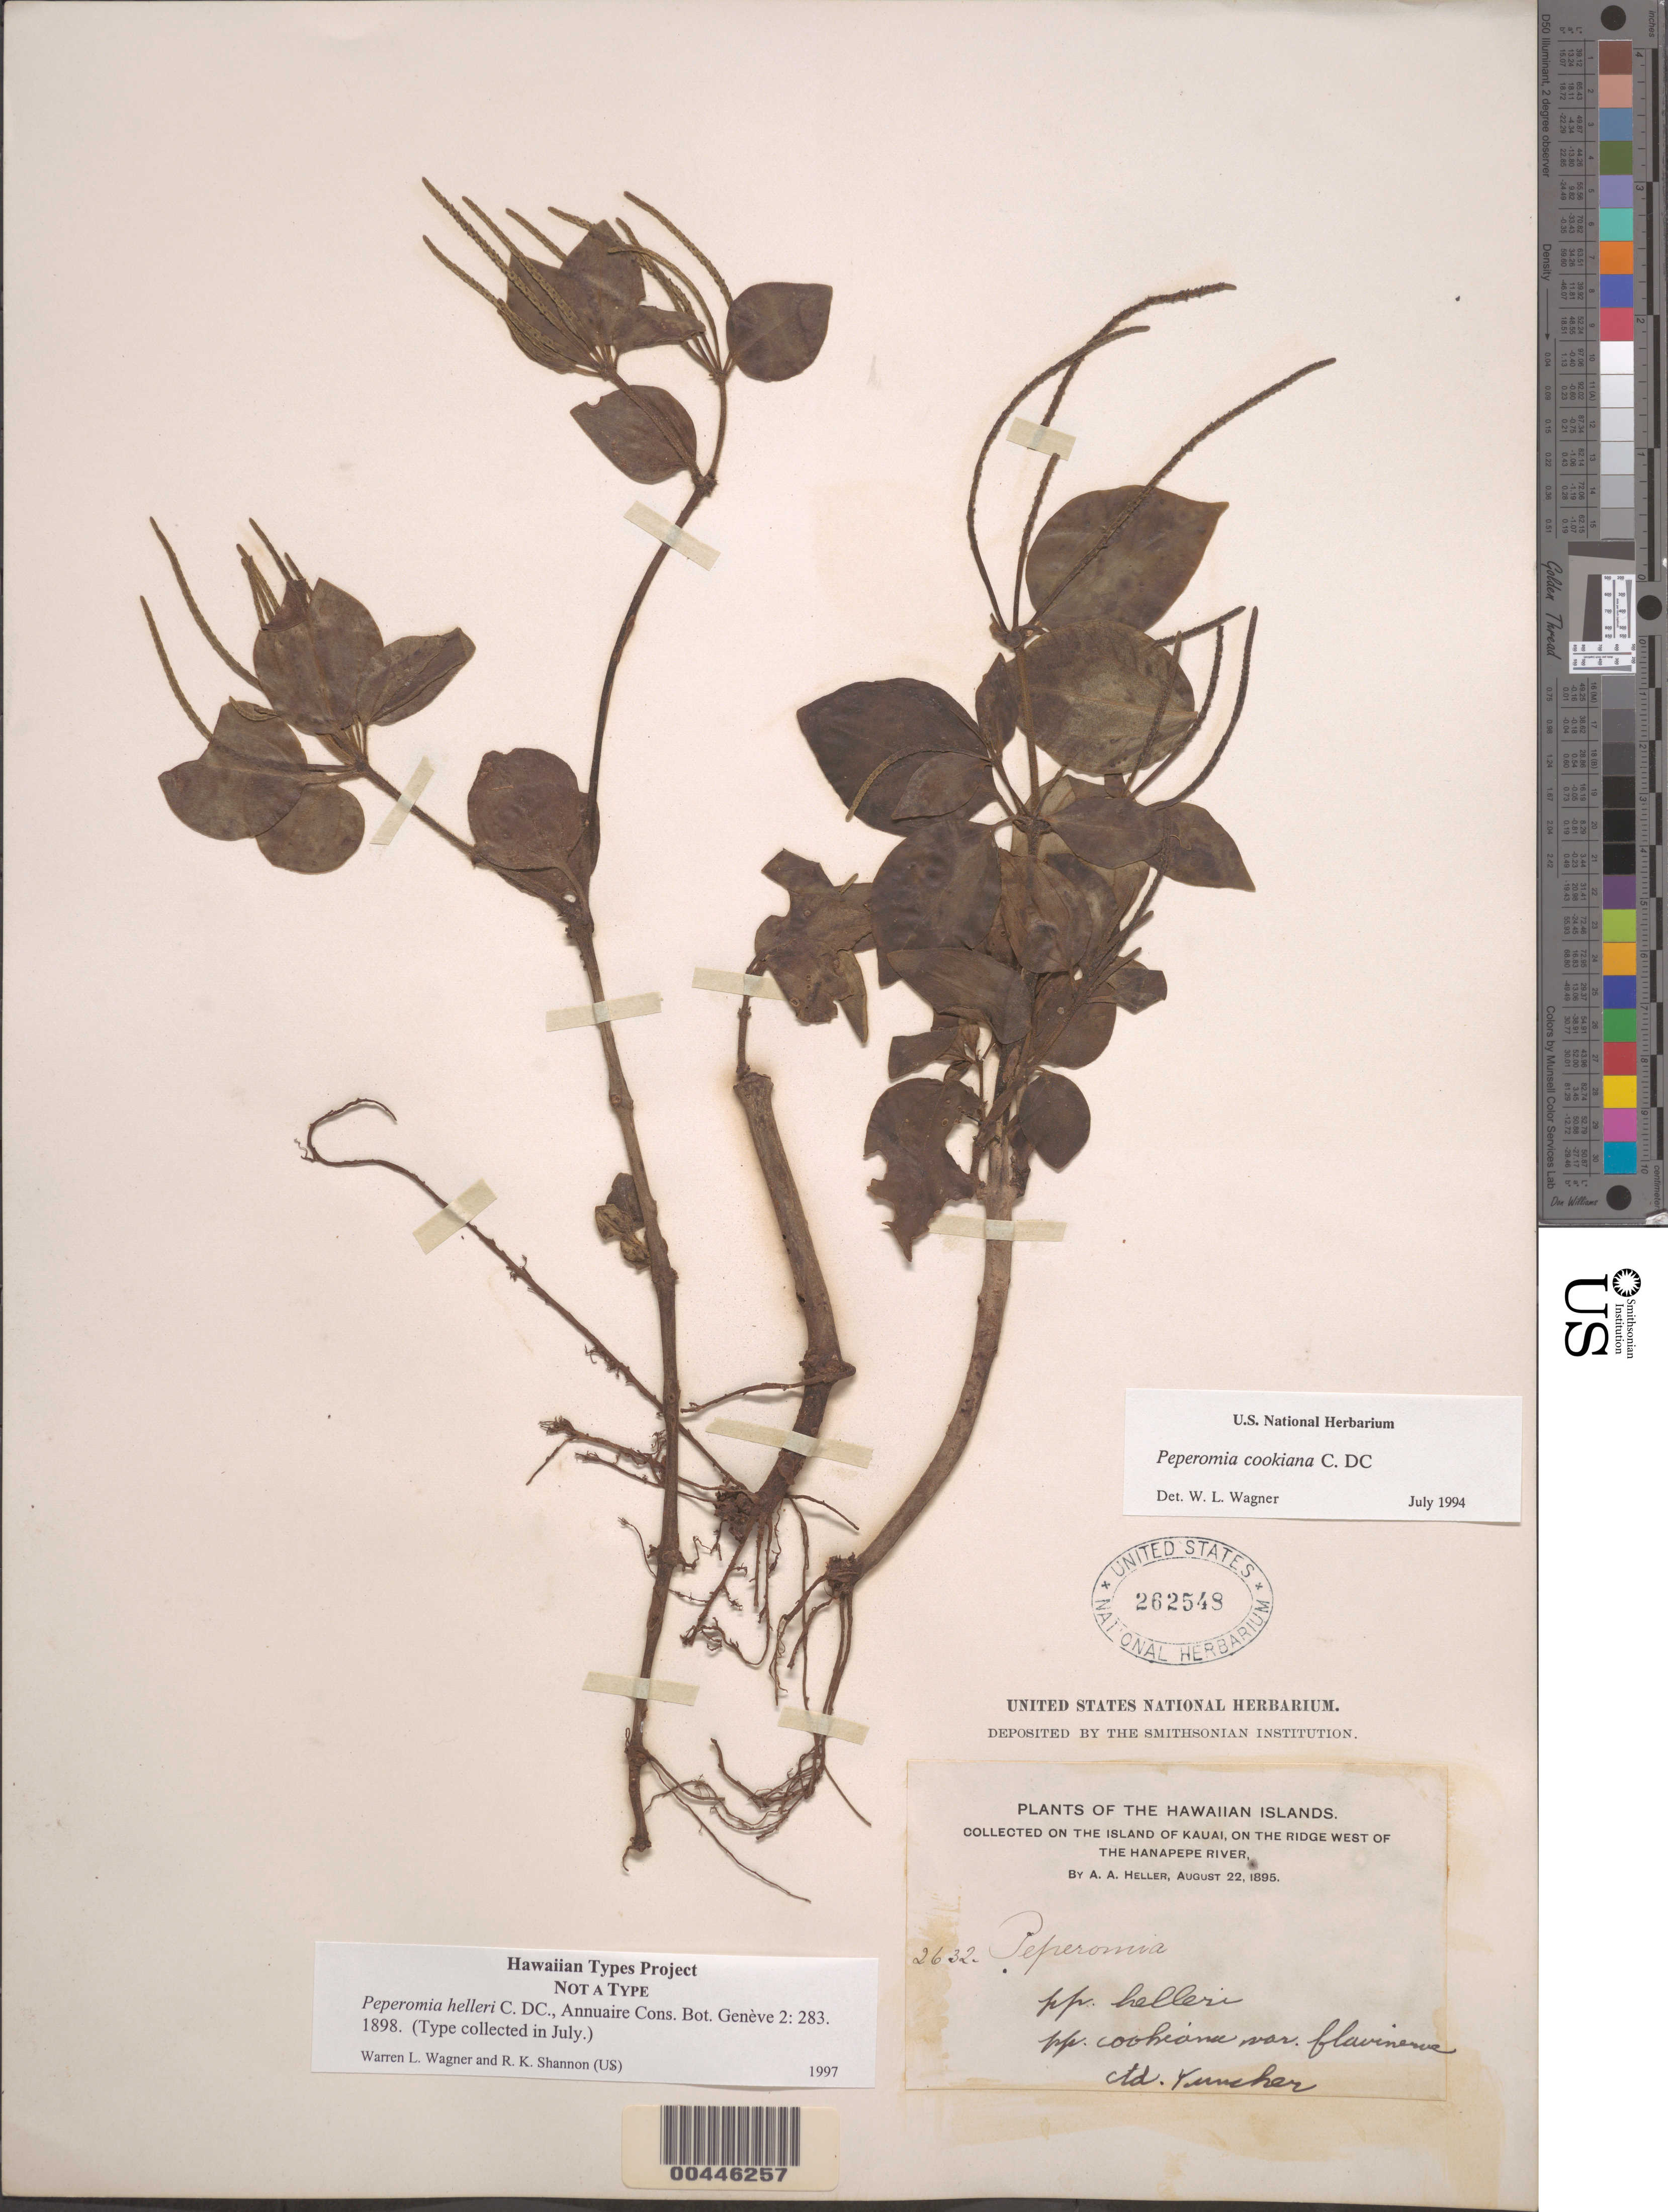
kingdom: Plantae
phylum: Tracheophyta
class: Magnoliopsida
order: Piperales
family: Piperaceae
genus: Peperomia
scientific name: Peperomia cookiana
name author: C. DC.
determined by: Wagner, W. L., (BOT), Smithsonian Institution - National Museum of Natural History (UNITED STATES)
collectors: A. A. Heller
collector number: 2632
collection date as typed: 22 Aug 1895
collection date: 1895-08-22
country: United States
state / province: Hawaii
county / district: Kauai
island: Kaua'i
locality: On the ridge W of the Hanapepe River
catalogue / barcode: US 262548